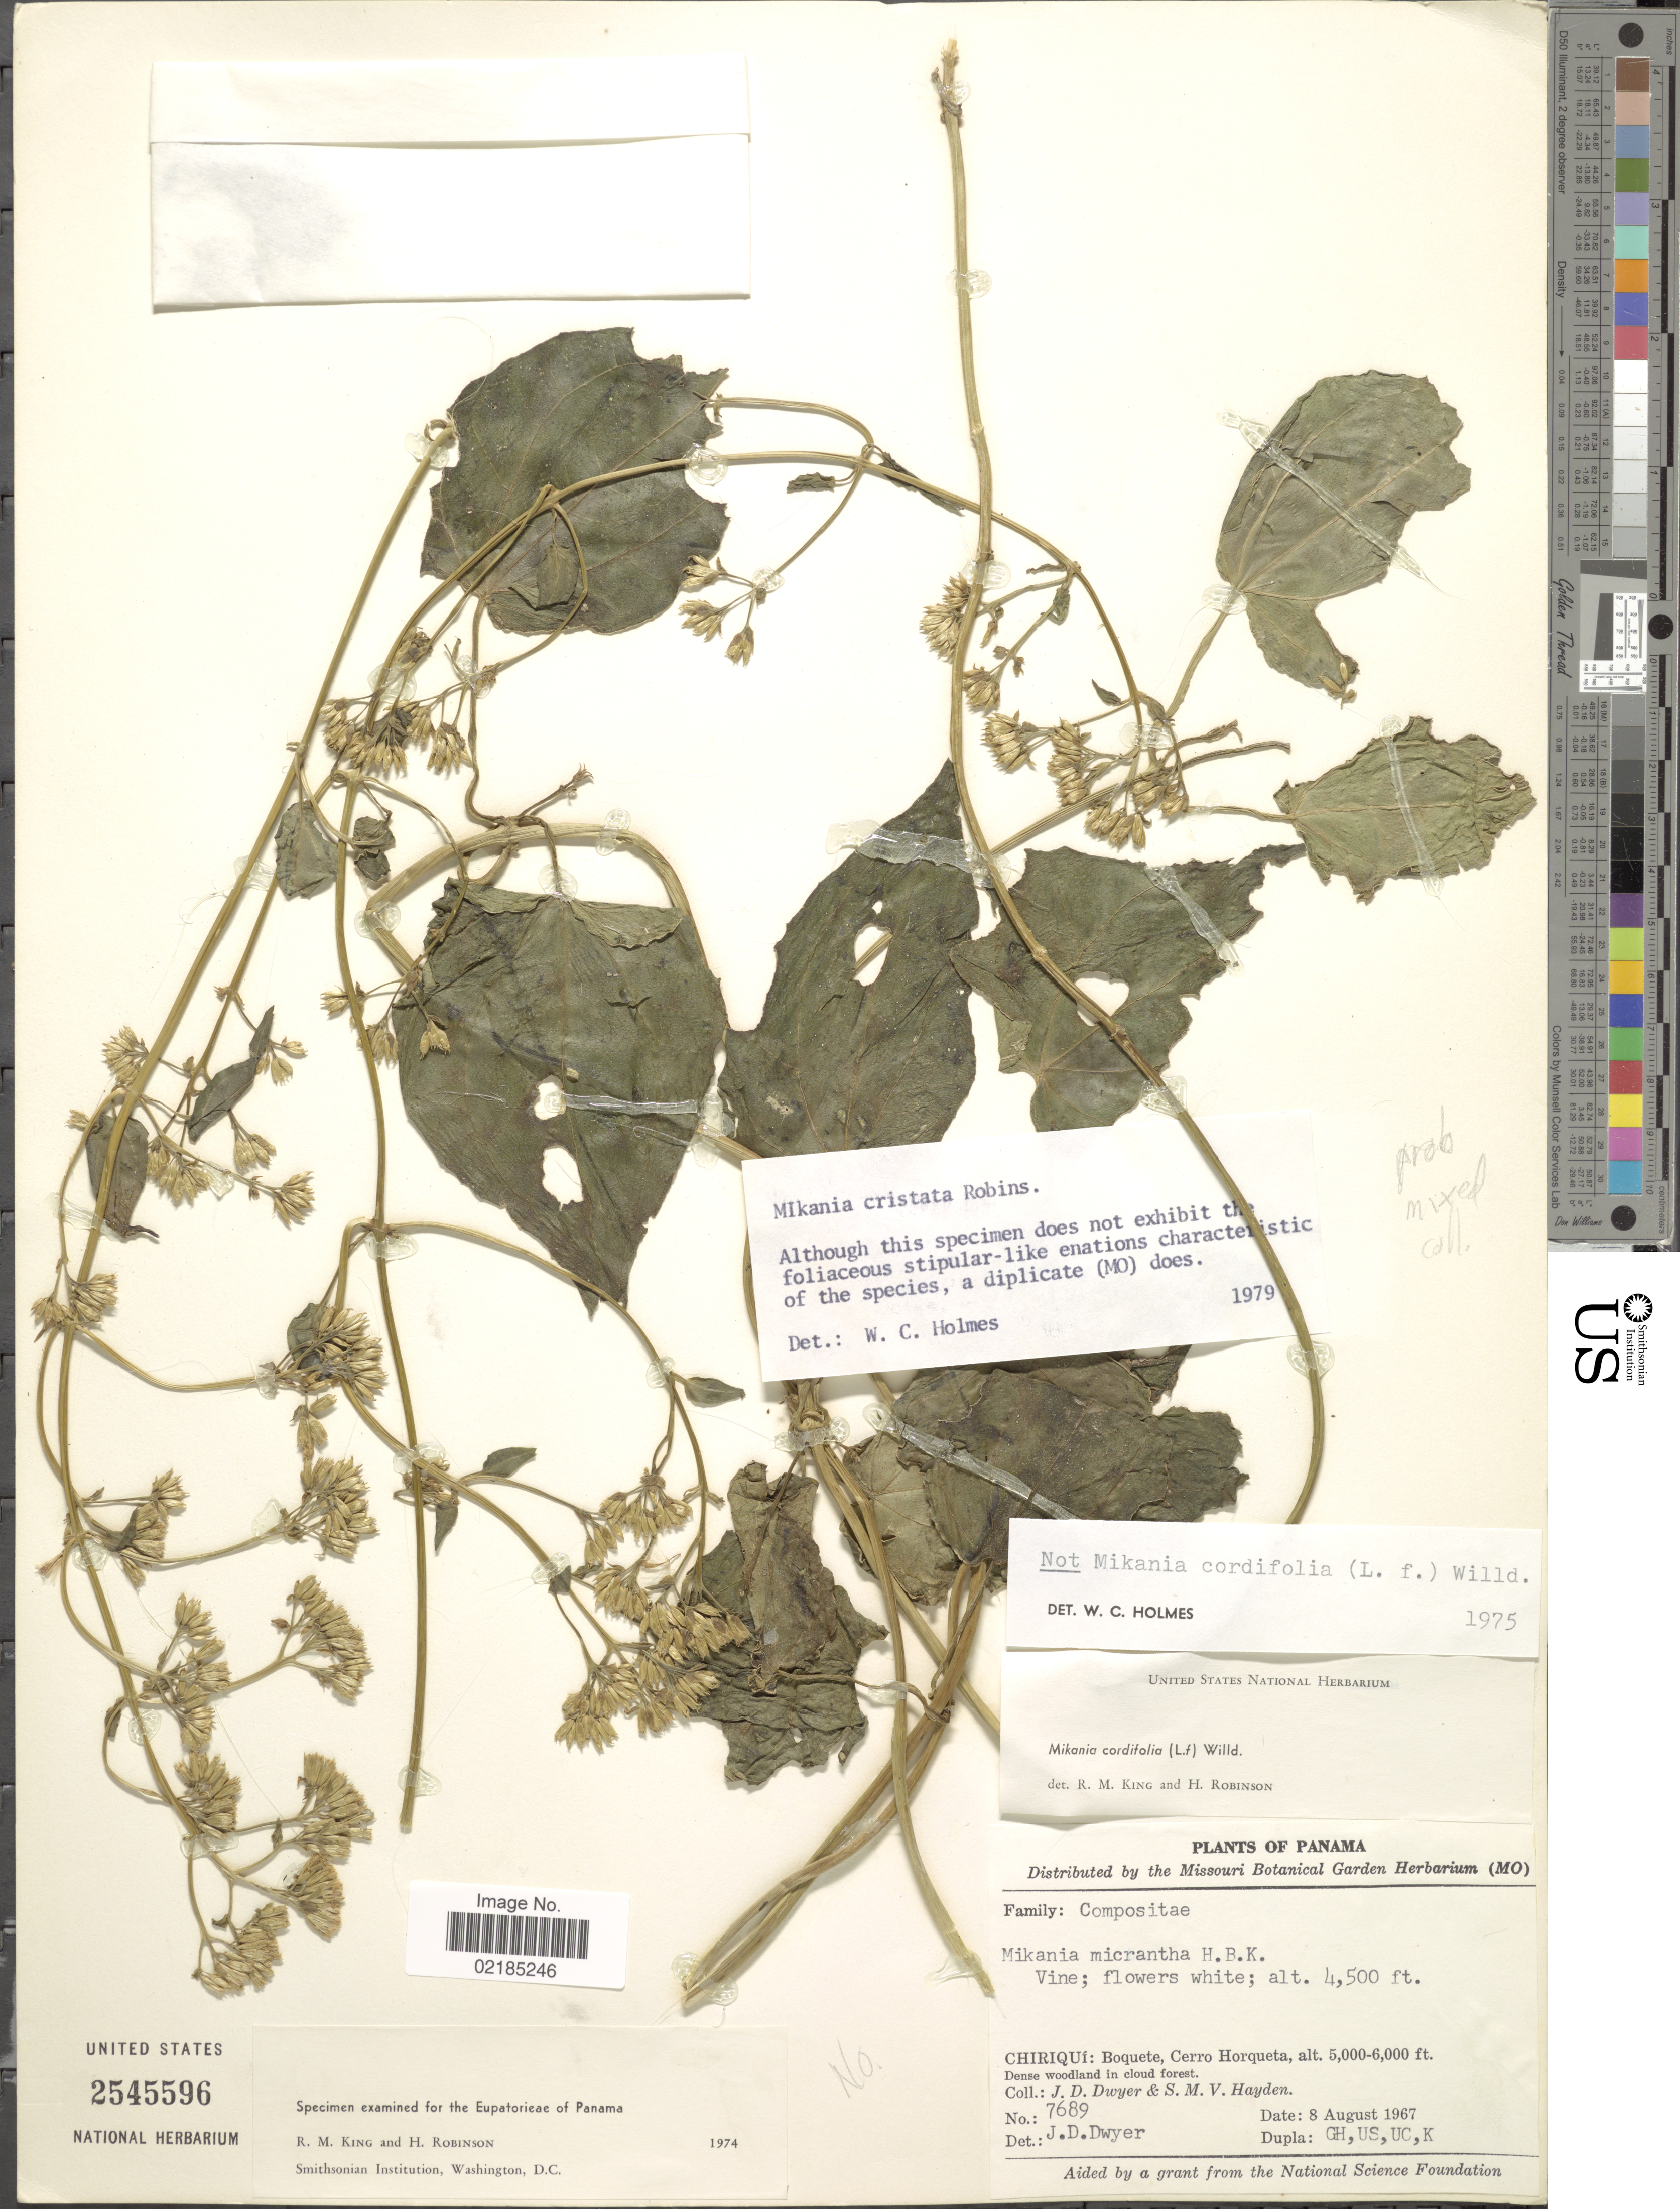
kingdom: Plantae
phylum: Tracheophyta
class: Magnoliopsida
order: Asterales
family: Asteraceae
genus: Mikania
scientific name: Mikania gonzalesii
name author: B.L. Rob. & Greenm.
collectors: J. D. Dwyer & S. M. Hayden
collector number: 7689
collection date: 1967-08-08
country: Panama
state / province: Chiriqui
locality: Boquete, Cerro Horqueta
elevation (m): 1372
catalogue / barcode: US 2545596